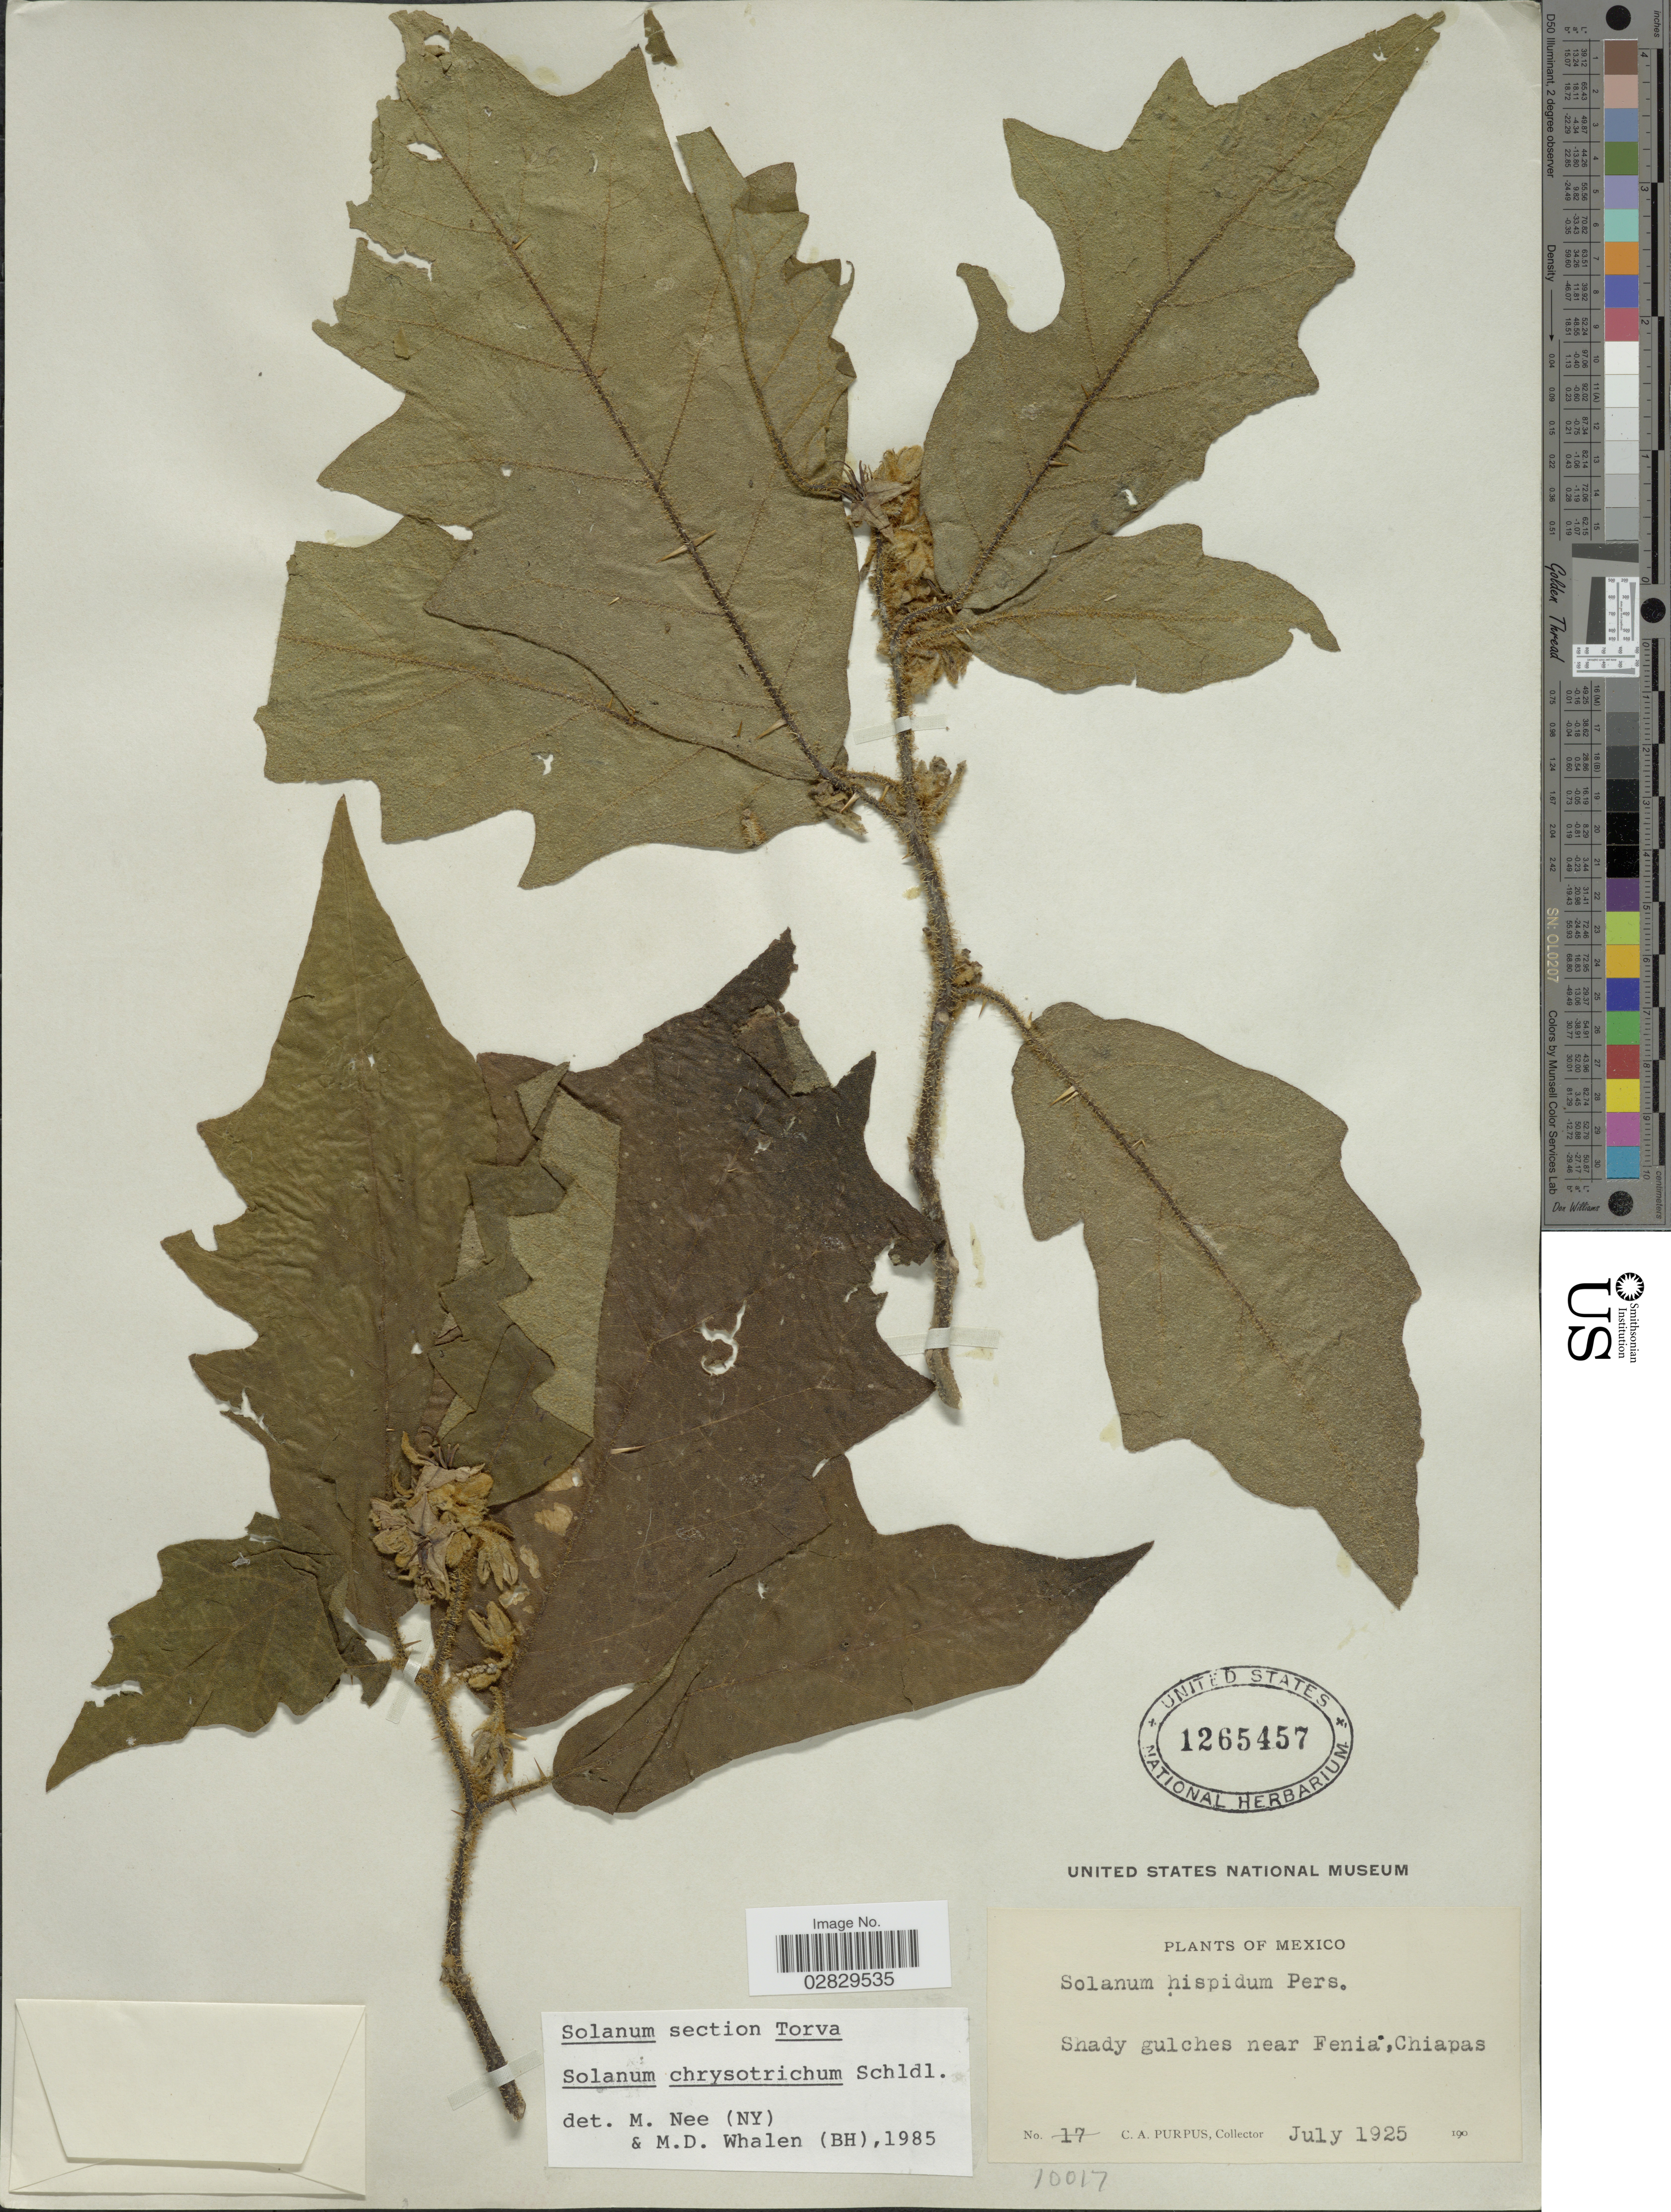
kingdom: Plantae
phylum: Tracheophyta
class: Magnoliopsida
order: Solanales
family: Solanaceae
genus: Solanum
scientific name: Solanum chrysotrichum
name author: Schltdl.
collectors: C. A. Purpus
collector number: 10017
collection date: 1925-07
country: Mexico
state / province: Chiapas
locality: Shady gulches near Fenia.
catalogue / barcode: US 1265457